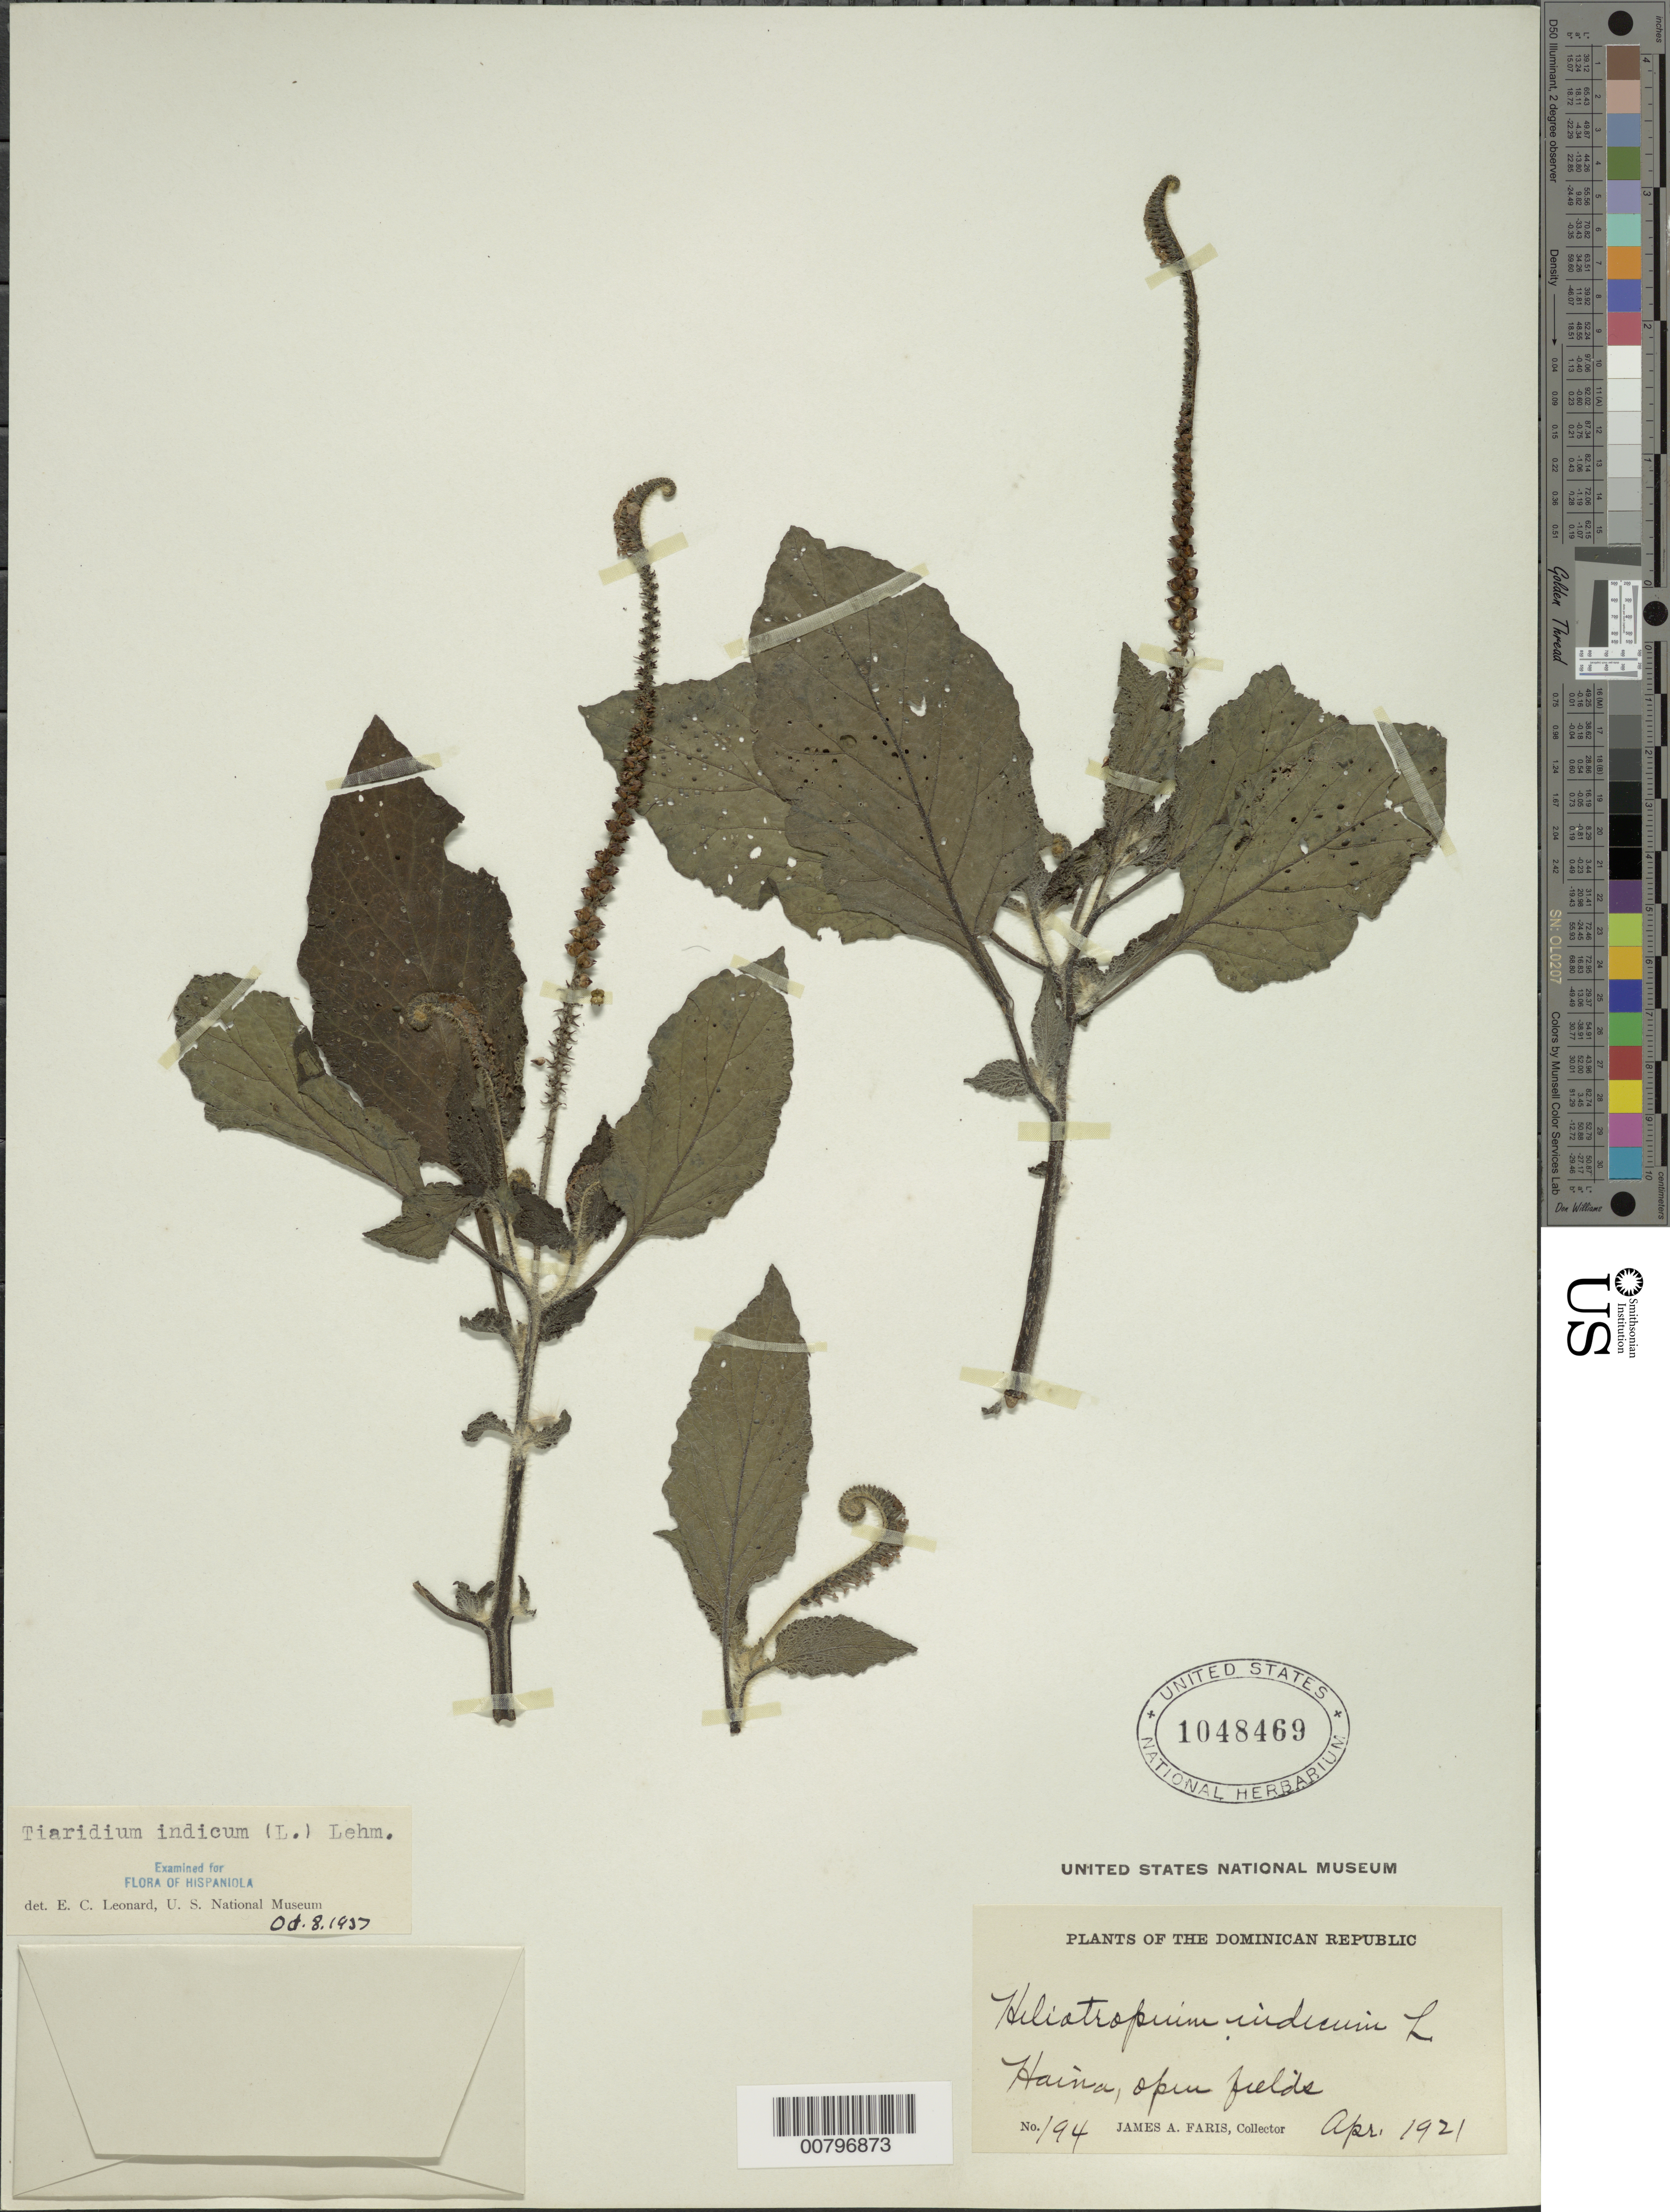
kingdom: Plantae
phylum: Tracheophyta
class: Magnoliopsida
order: Boraginales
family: Heliotropiaceae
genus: Heliotropium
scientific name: Heliotropium indicum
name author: L.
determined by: Leonard, Emery C., (US)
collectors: J. Faris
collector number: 194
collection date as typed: Apr 1921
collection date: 1921-04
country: Dominican Republic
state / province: San Cristóbal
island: Hispaniola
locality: Haina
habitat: Open fields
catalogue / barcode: US 1048469